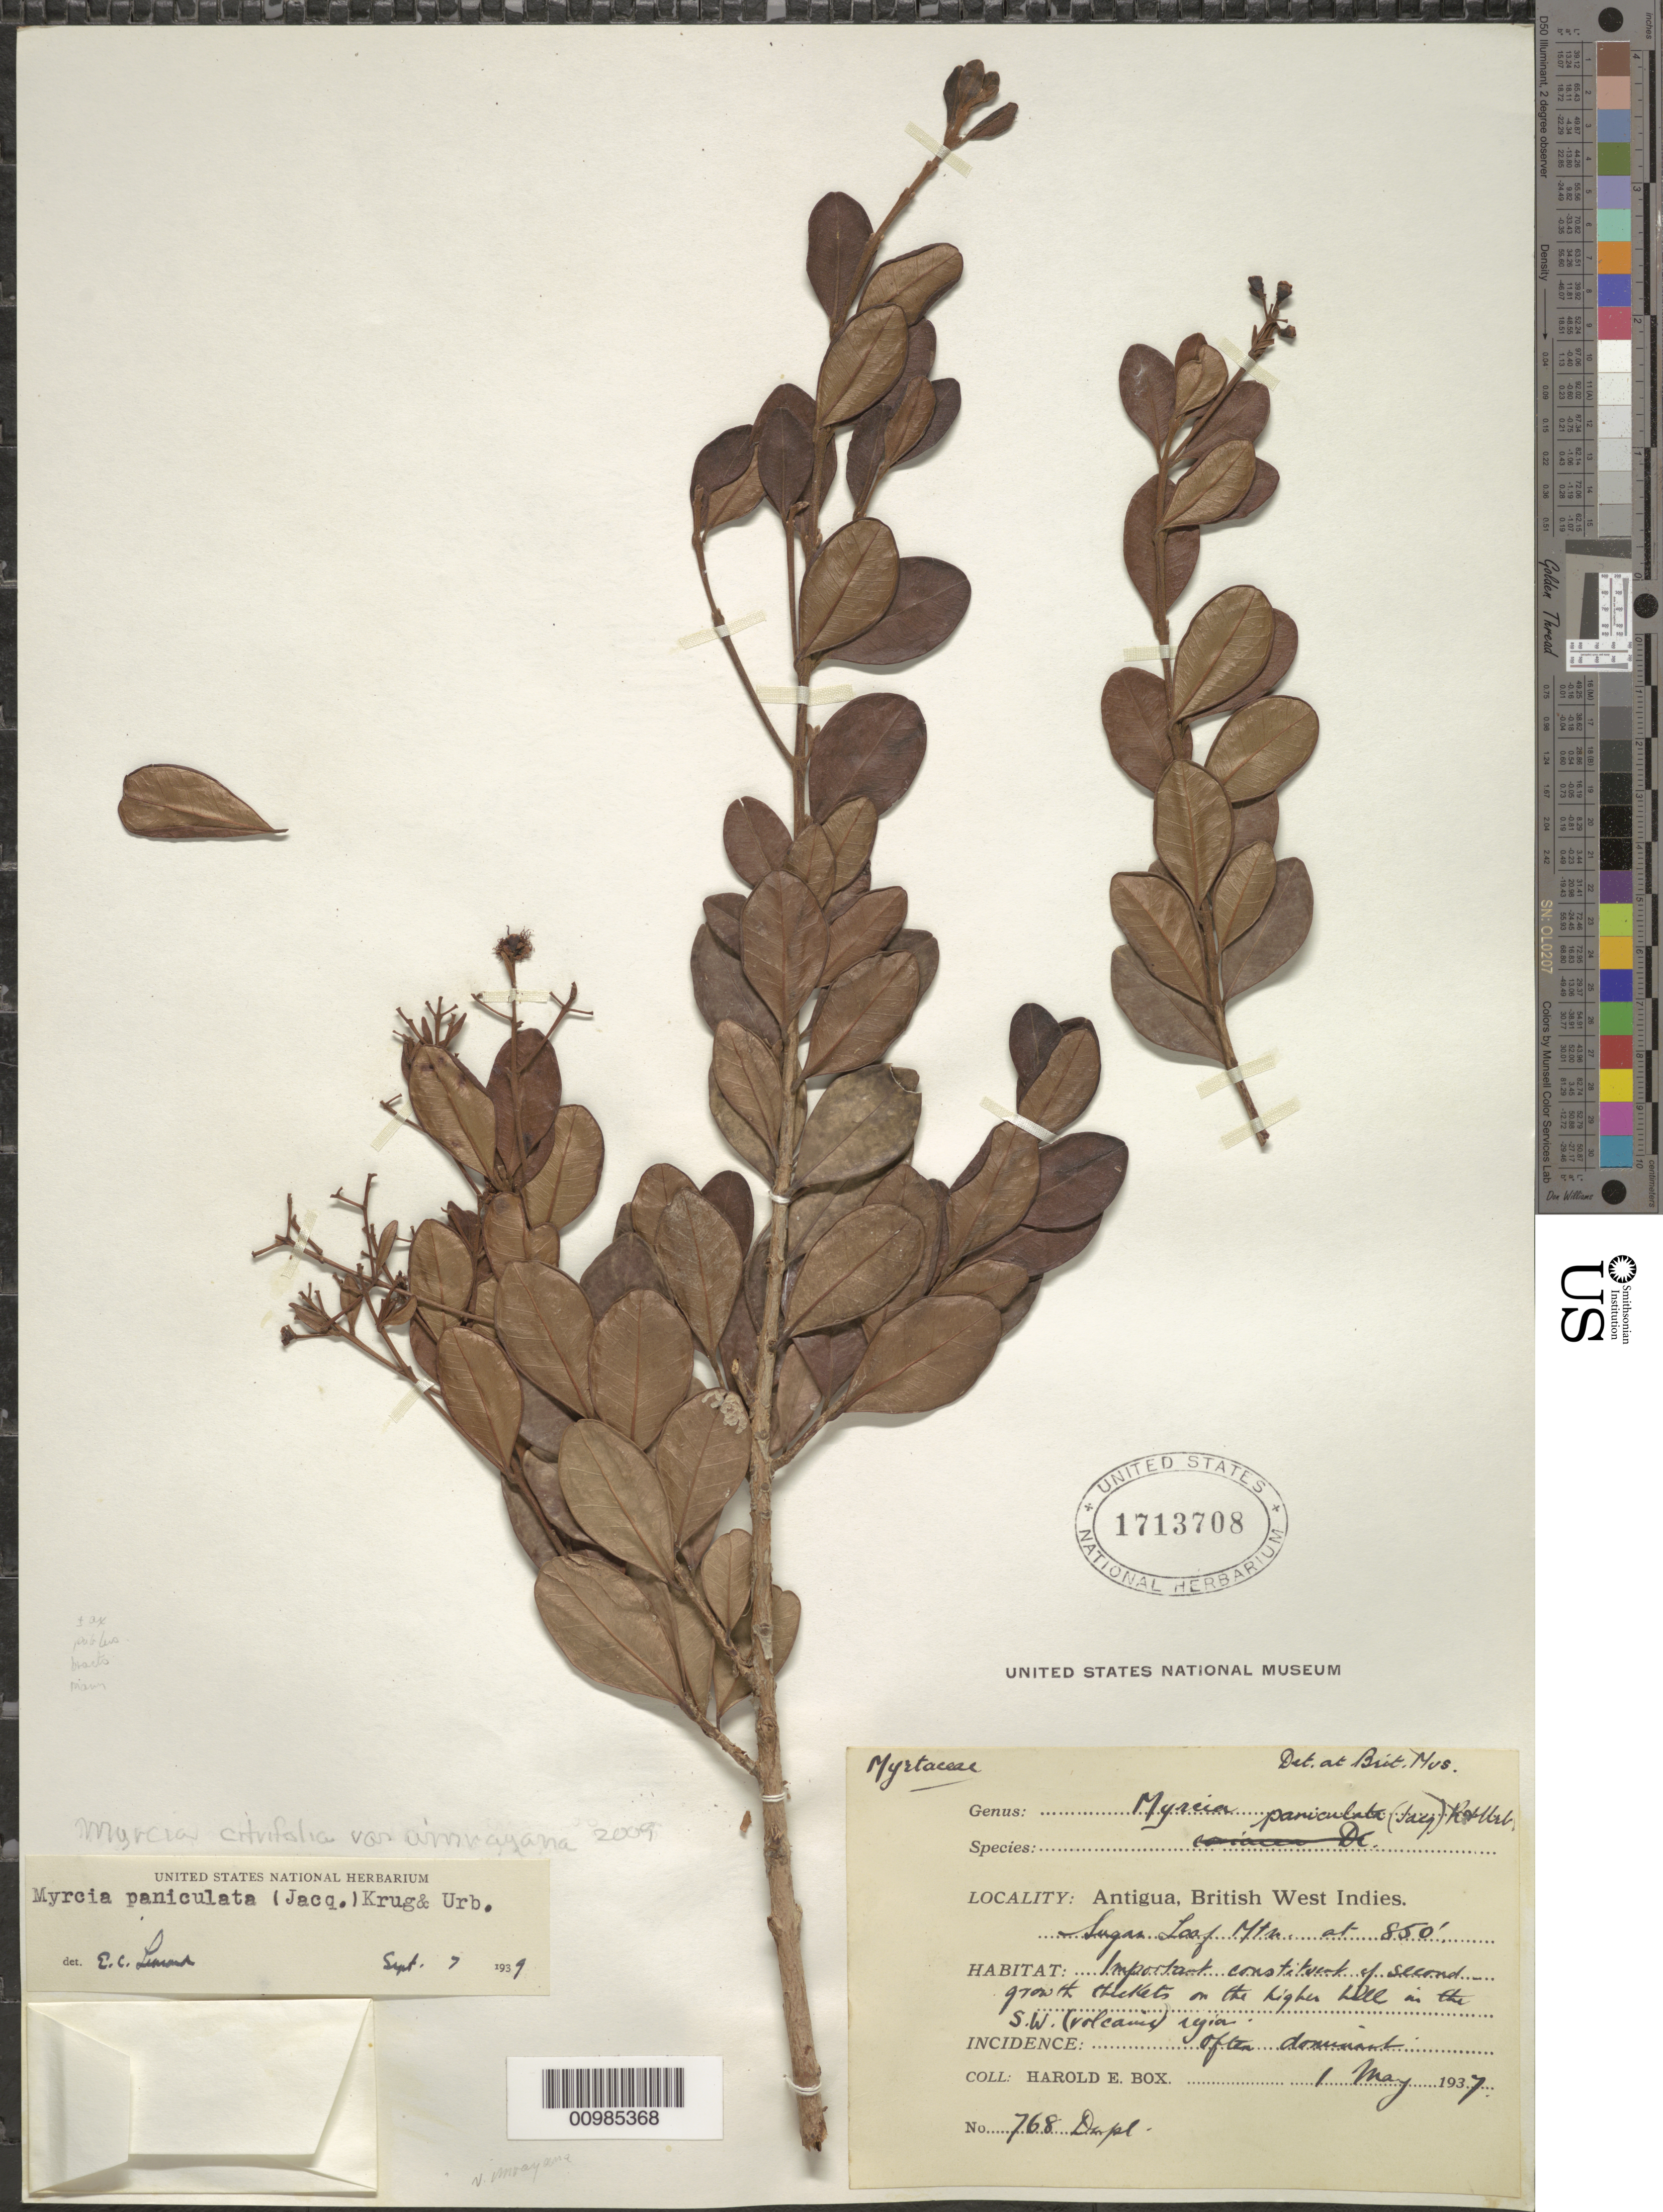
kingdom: Plantae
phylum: Tracheophyta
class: Magnoliopsida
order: Myrtales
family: Myrtaceae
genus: Myrcia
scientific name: Myrcia citrifolia var. imrayana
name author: (Griseb.) Stehlé & Quentin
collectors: H. E. Box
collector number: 768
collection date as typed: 01 May 1937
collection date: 1937-05-01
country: Antigua and Barbuda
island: Antigua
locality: Sugar Loaf Mtn., SW (Volcanic) region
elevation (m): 259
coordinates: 0 N, 0 E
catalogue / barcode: US 1713708